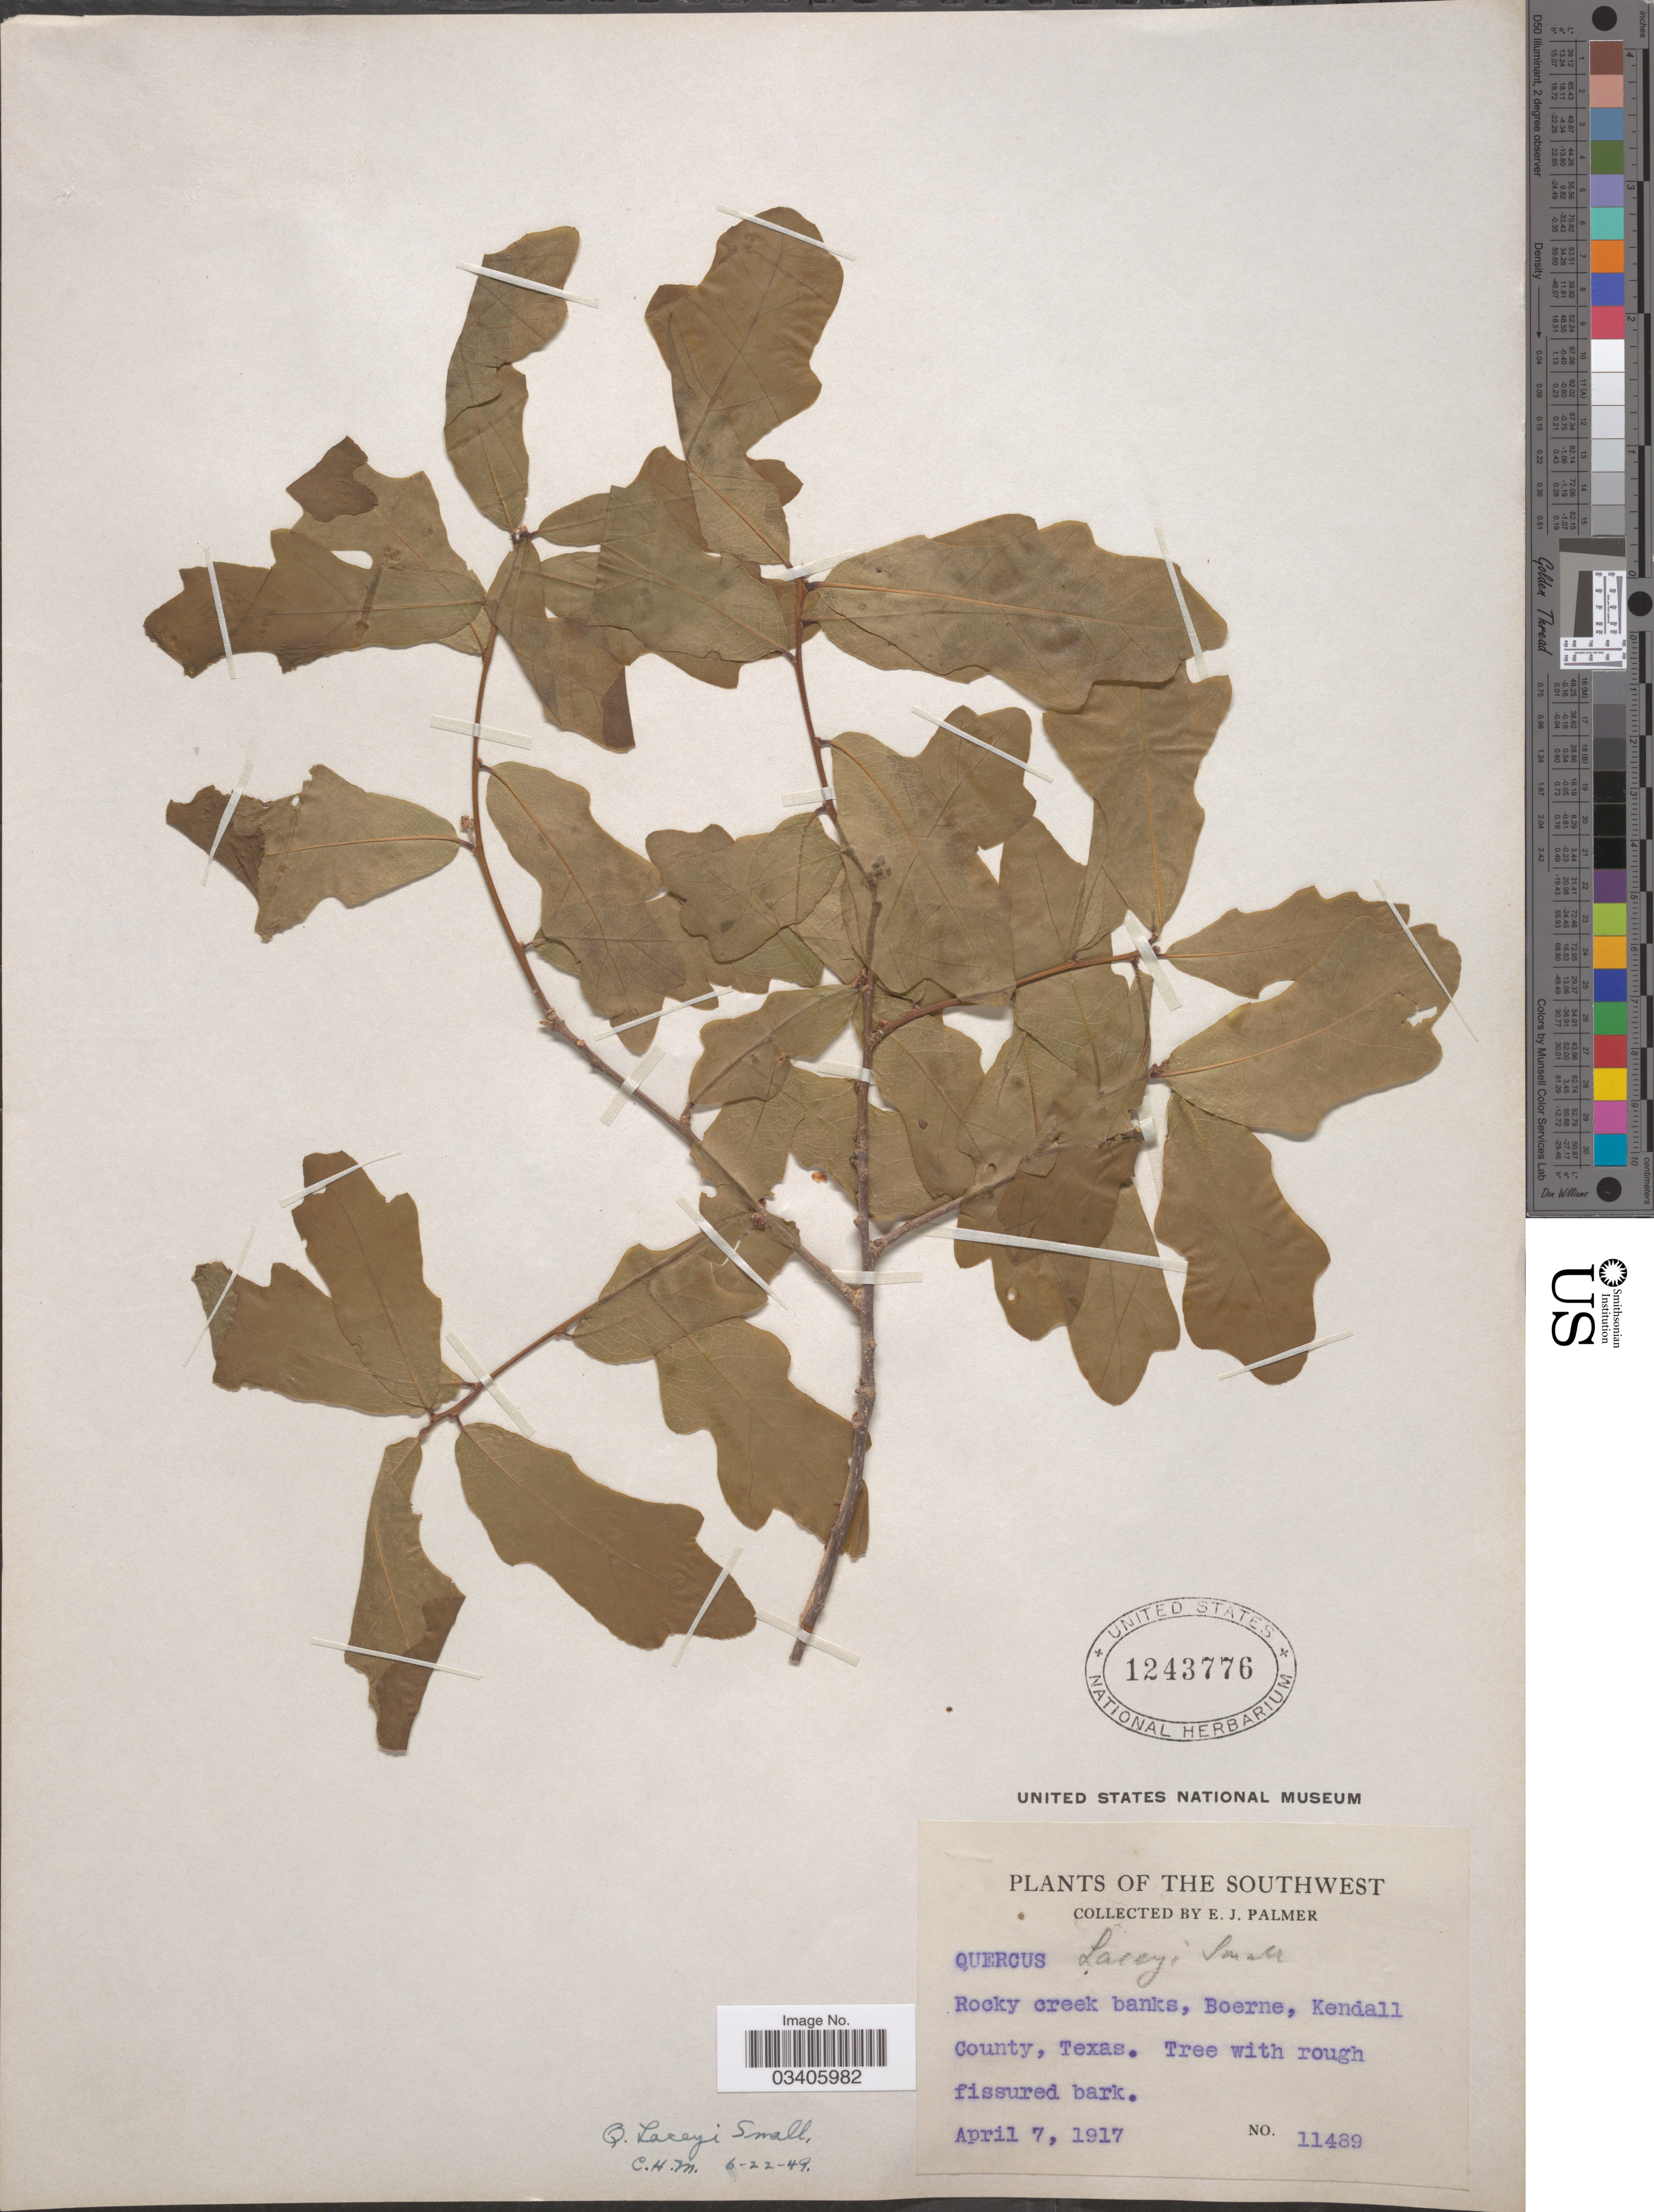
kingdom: Plantae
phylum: Tracheophyta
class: Magnoliopsida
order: Fagales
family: Fagaceae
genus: Quercus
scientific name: Quercus laceyi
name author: Small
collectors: E. J. Palmer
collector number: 11489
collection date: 1917-04-07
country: United States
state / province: Texas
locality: The Southwest. Rocky creek banks, Boerne, Kendall County.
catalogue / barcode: US 1243776